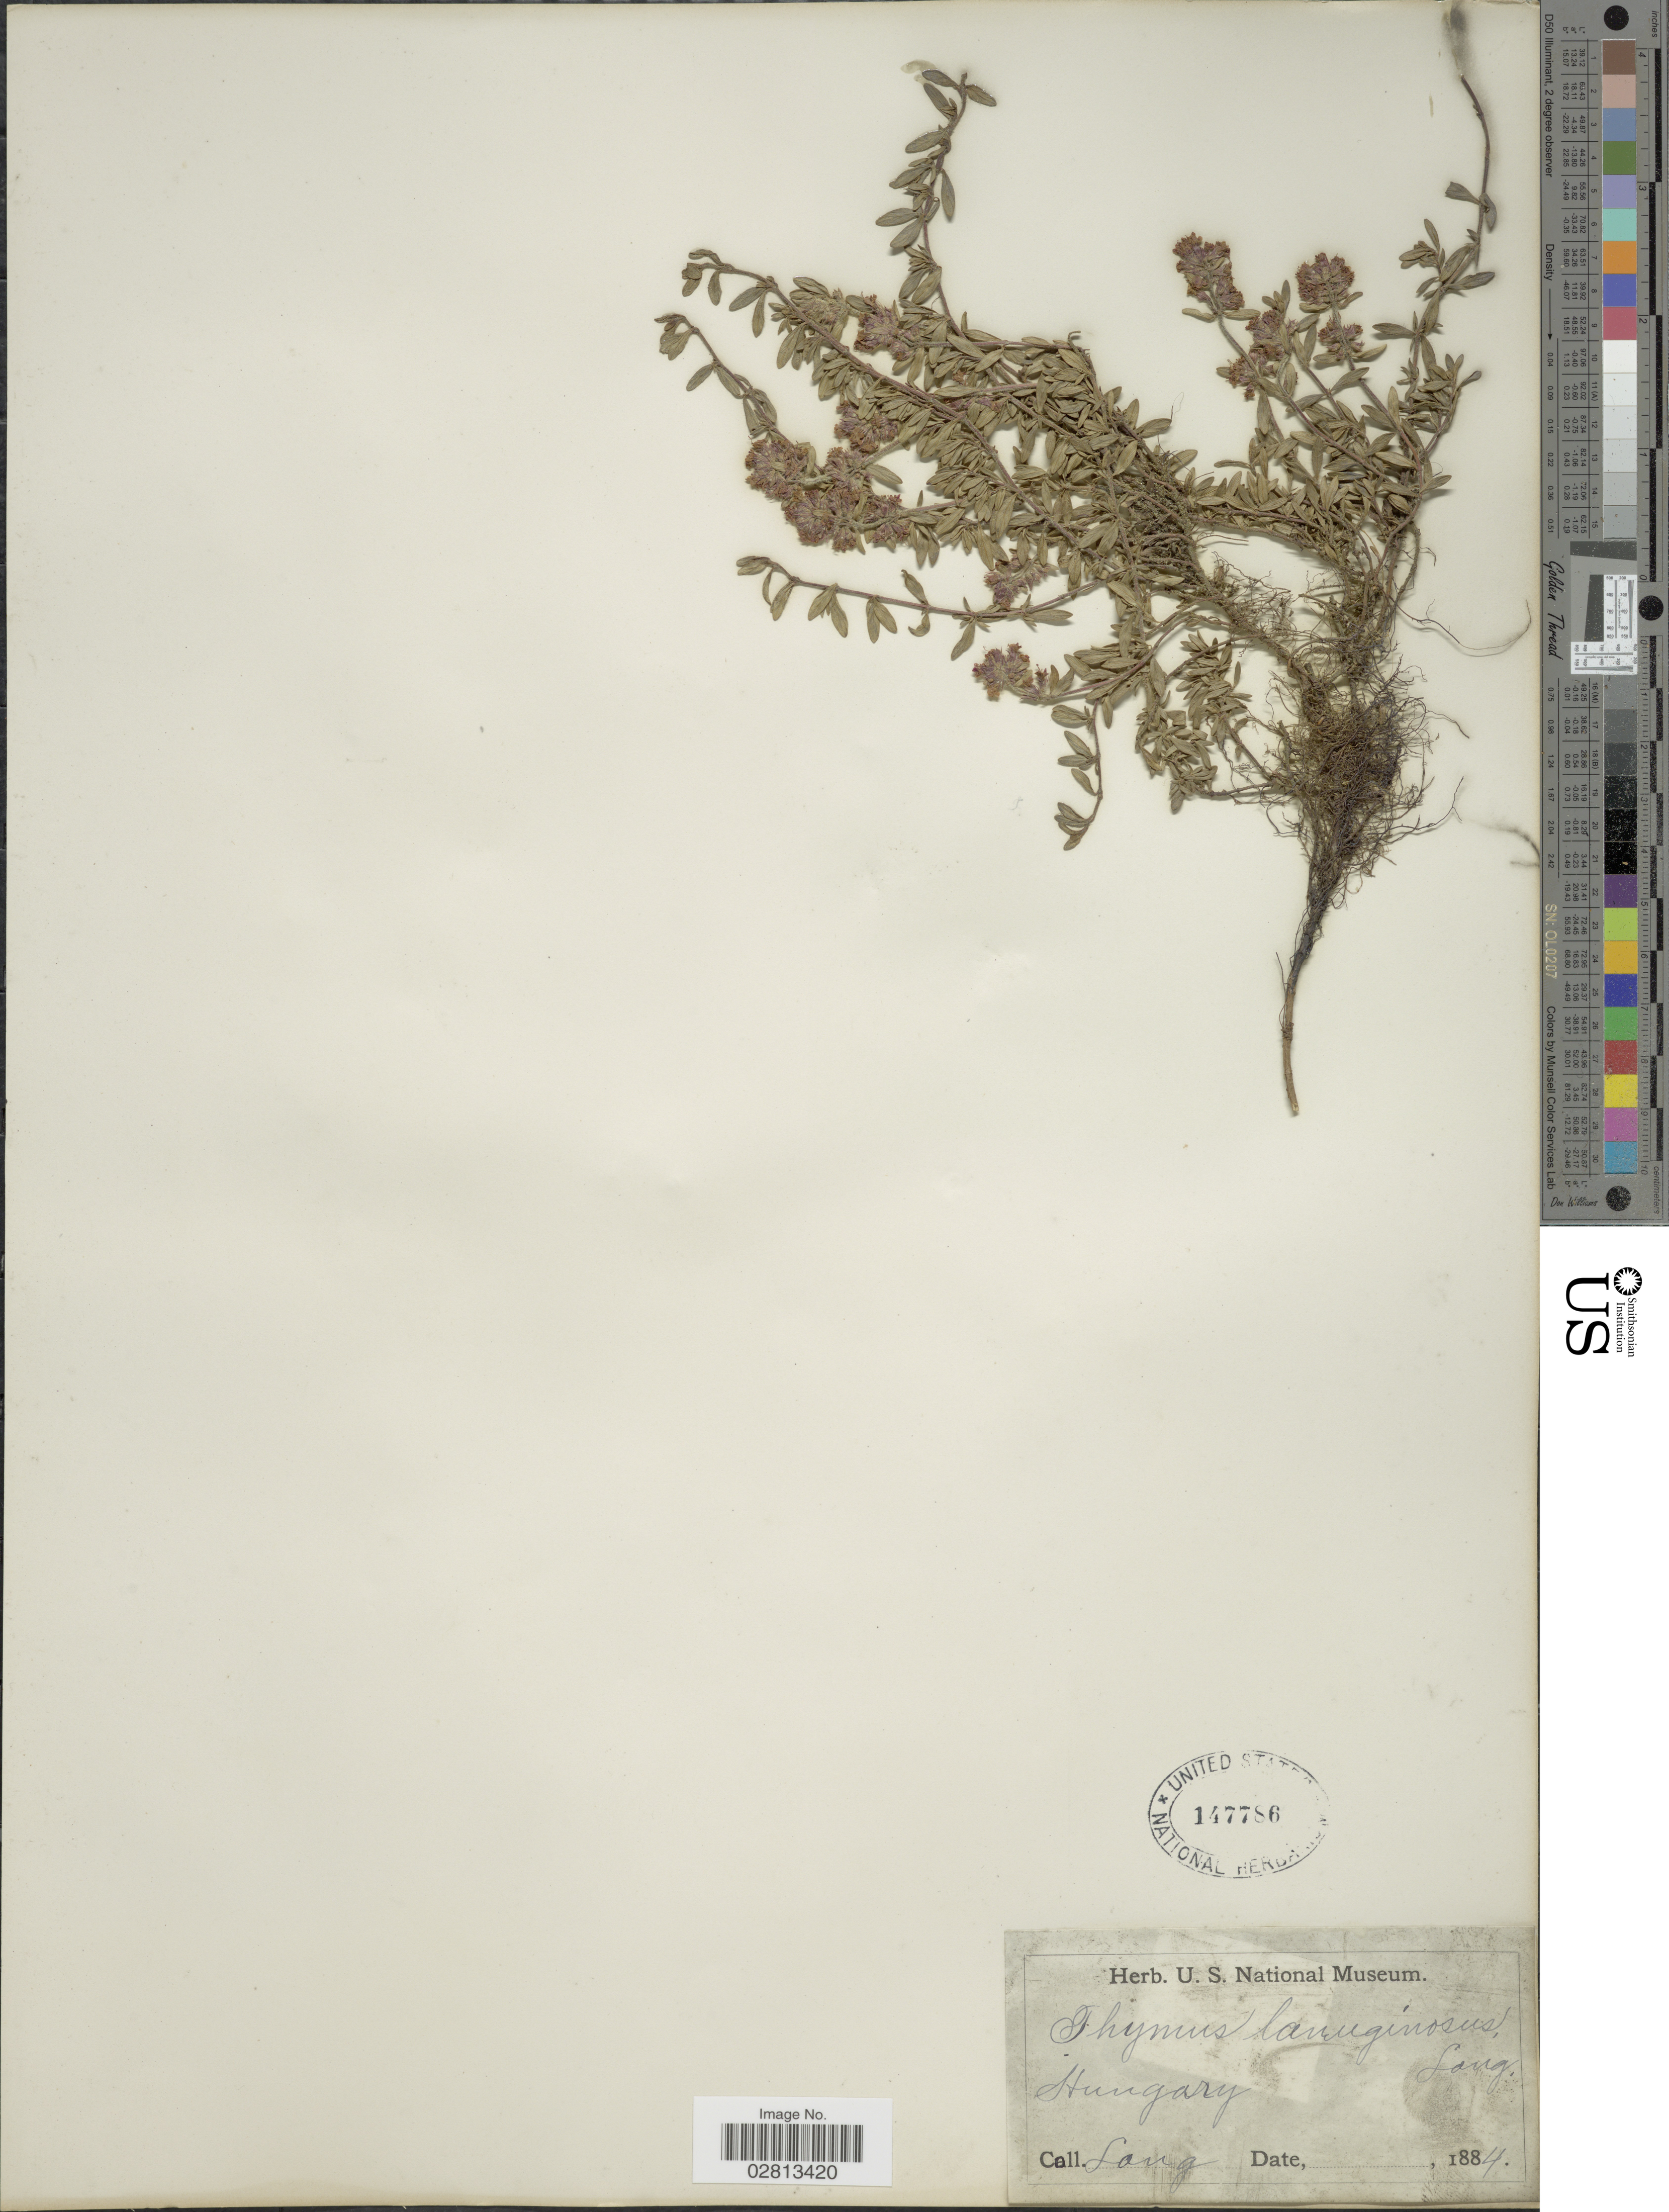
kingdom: Plantae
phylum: Tracheophyta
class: Magnoliopsida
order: Lamiales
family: Lamiaceae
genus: Thymus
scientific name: Thymus pulegioides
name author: L.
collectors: -- Lang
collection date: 1884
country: Hungary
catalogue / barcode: US 147786